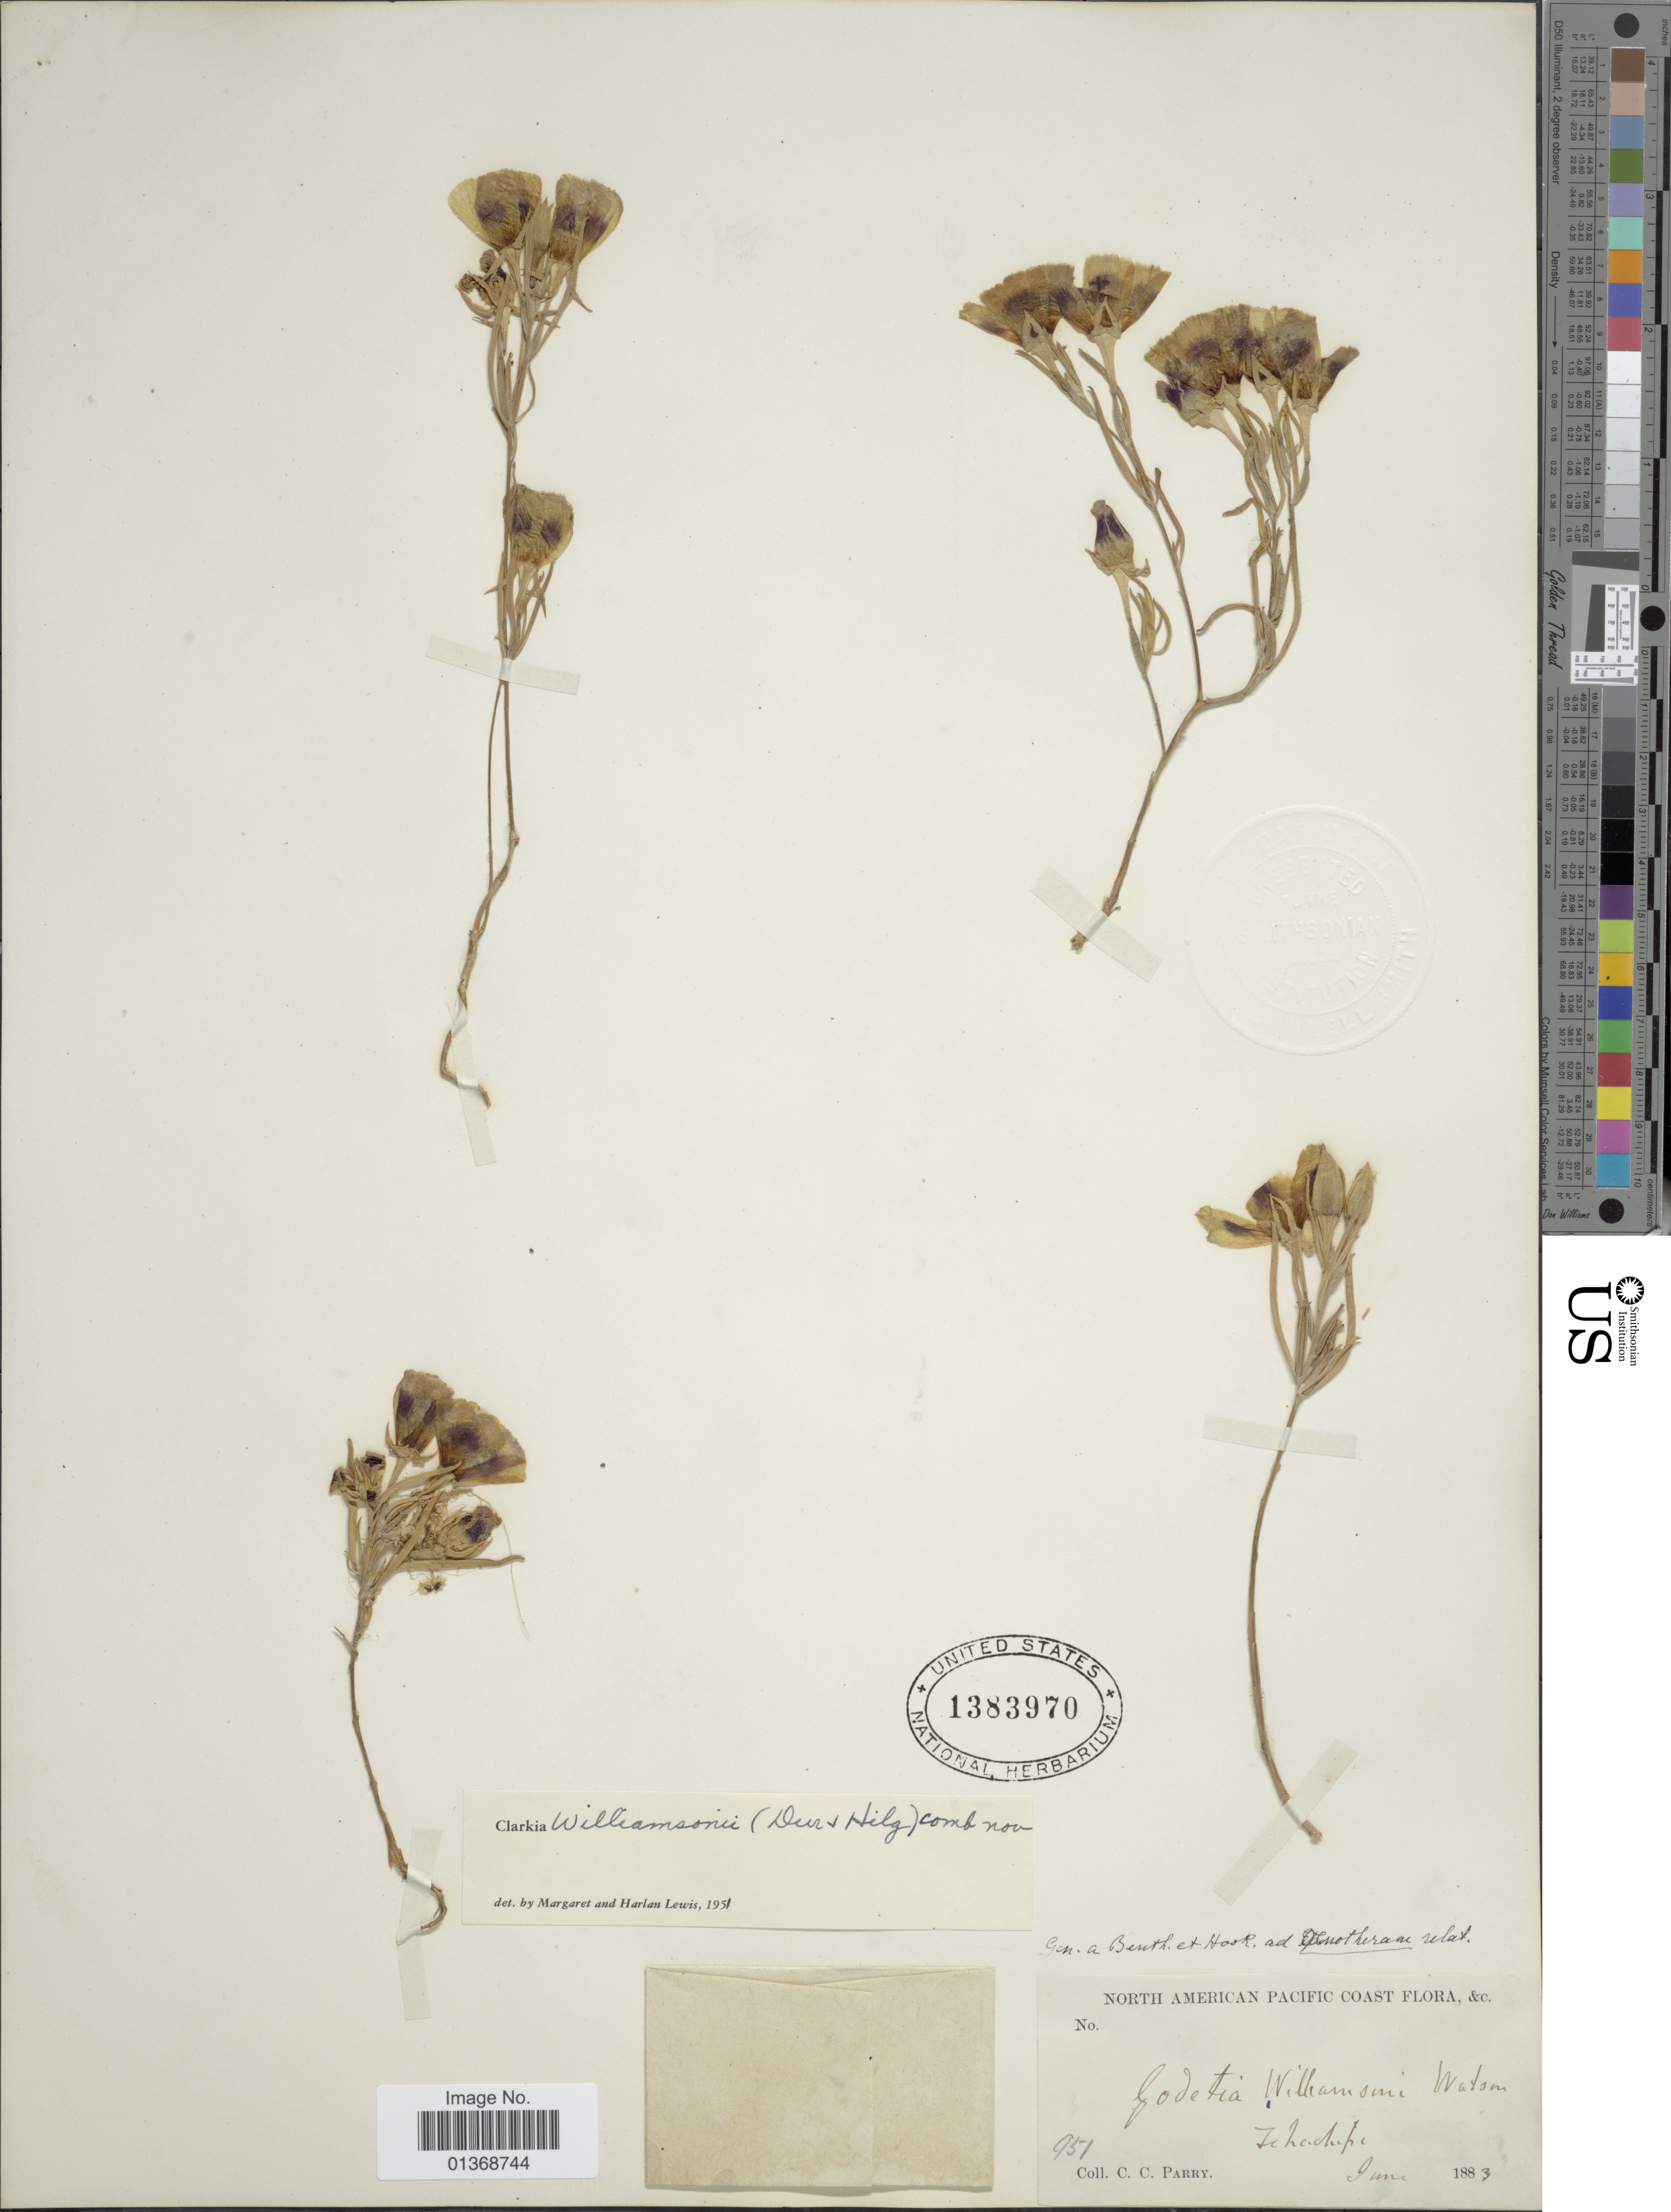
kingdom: Plantae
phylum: Tracheophyta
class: Magnoliopsida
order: Myrtales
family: Onagraceae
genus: Clarkia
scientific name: Clarkia williamsonii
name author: (Durand & Hilg.) F. H. Lewis & M.E. Lewis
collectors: C. C. Parry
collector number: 951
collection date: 1883-06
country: United States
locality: North American Pacific Coast, Ichachapi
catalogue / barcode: US 1383970